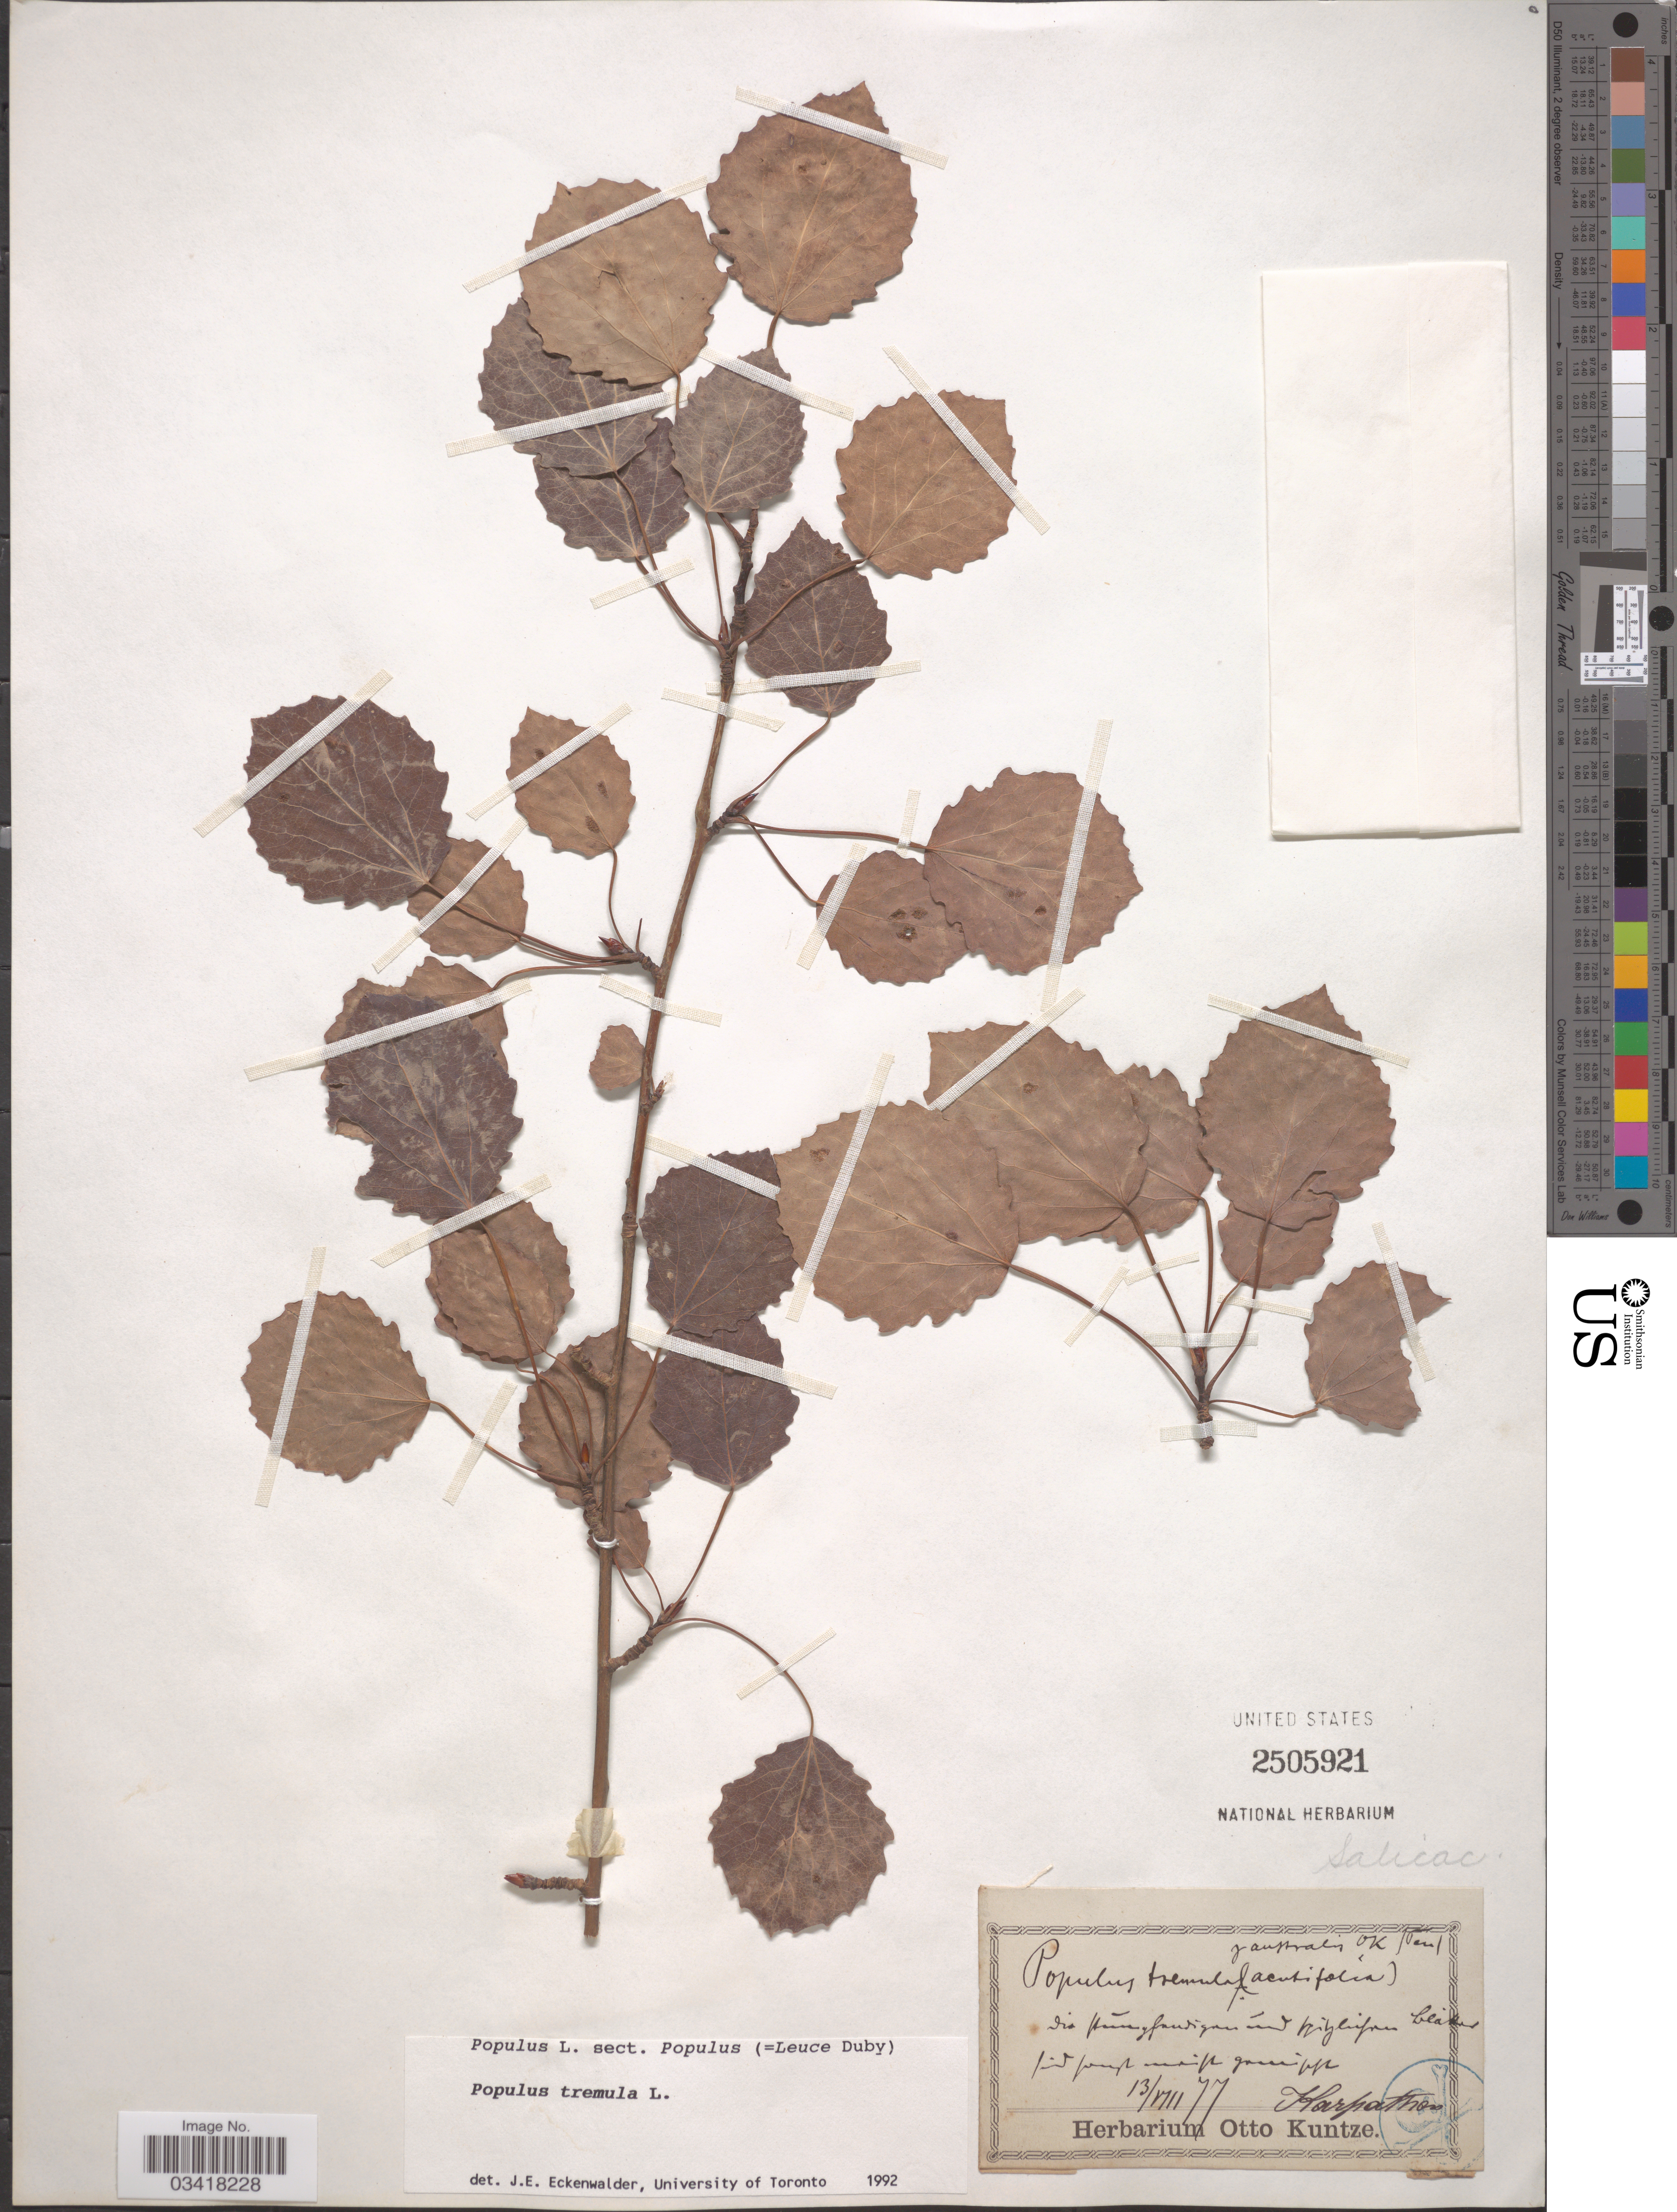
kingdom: Plantae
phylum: Tracheophyta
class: Magnoliopsida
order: Malpighiales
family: Salicaceae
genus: Populus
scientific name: Populus tremula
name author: L.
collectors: ex herb. Otto Kuntze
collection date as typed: Transcribed d/m/y: 13/8/77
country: Greece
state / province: South Aegean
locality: Karpathos. [illegible text].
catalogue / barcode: US 2505921